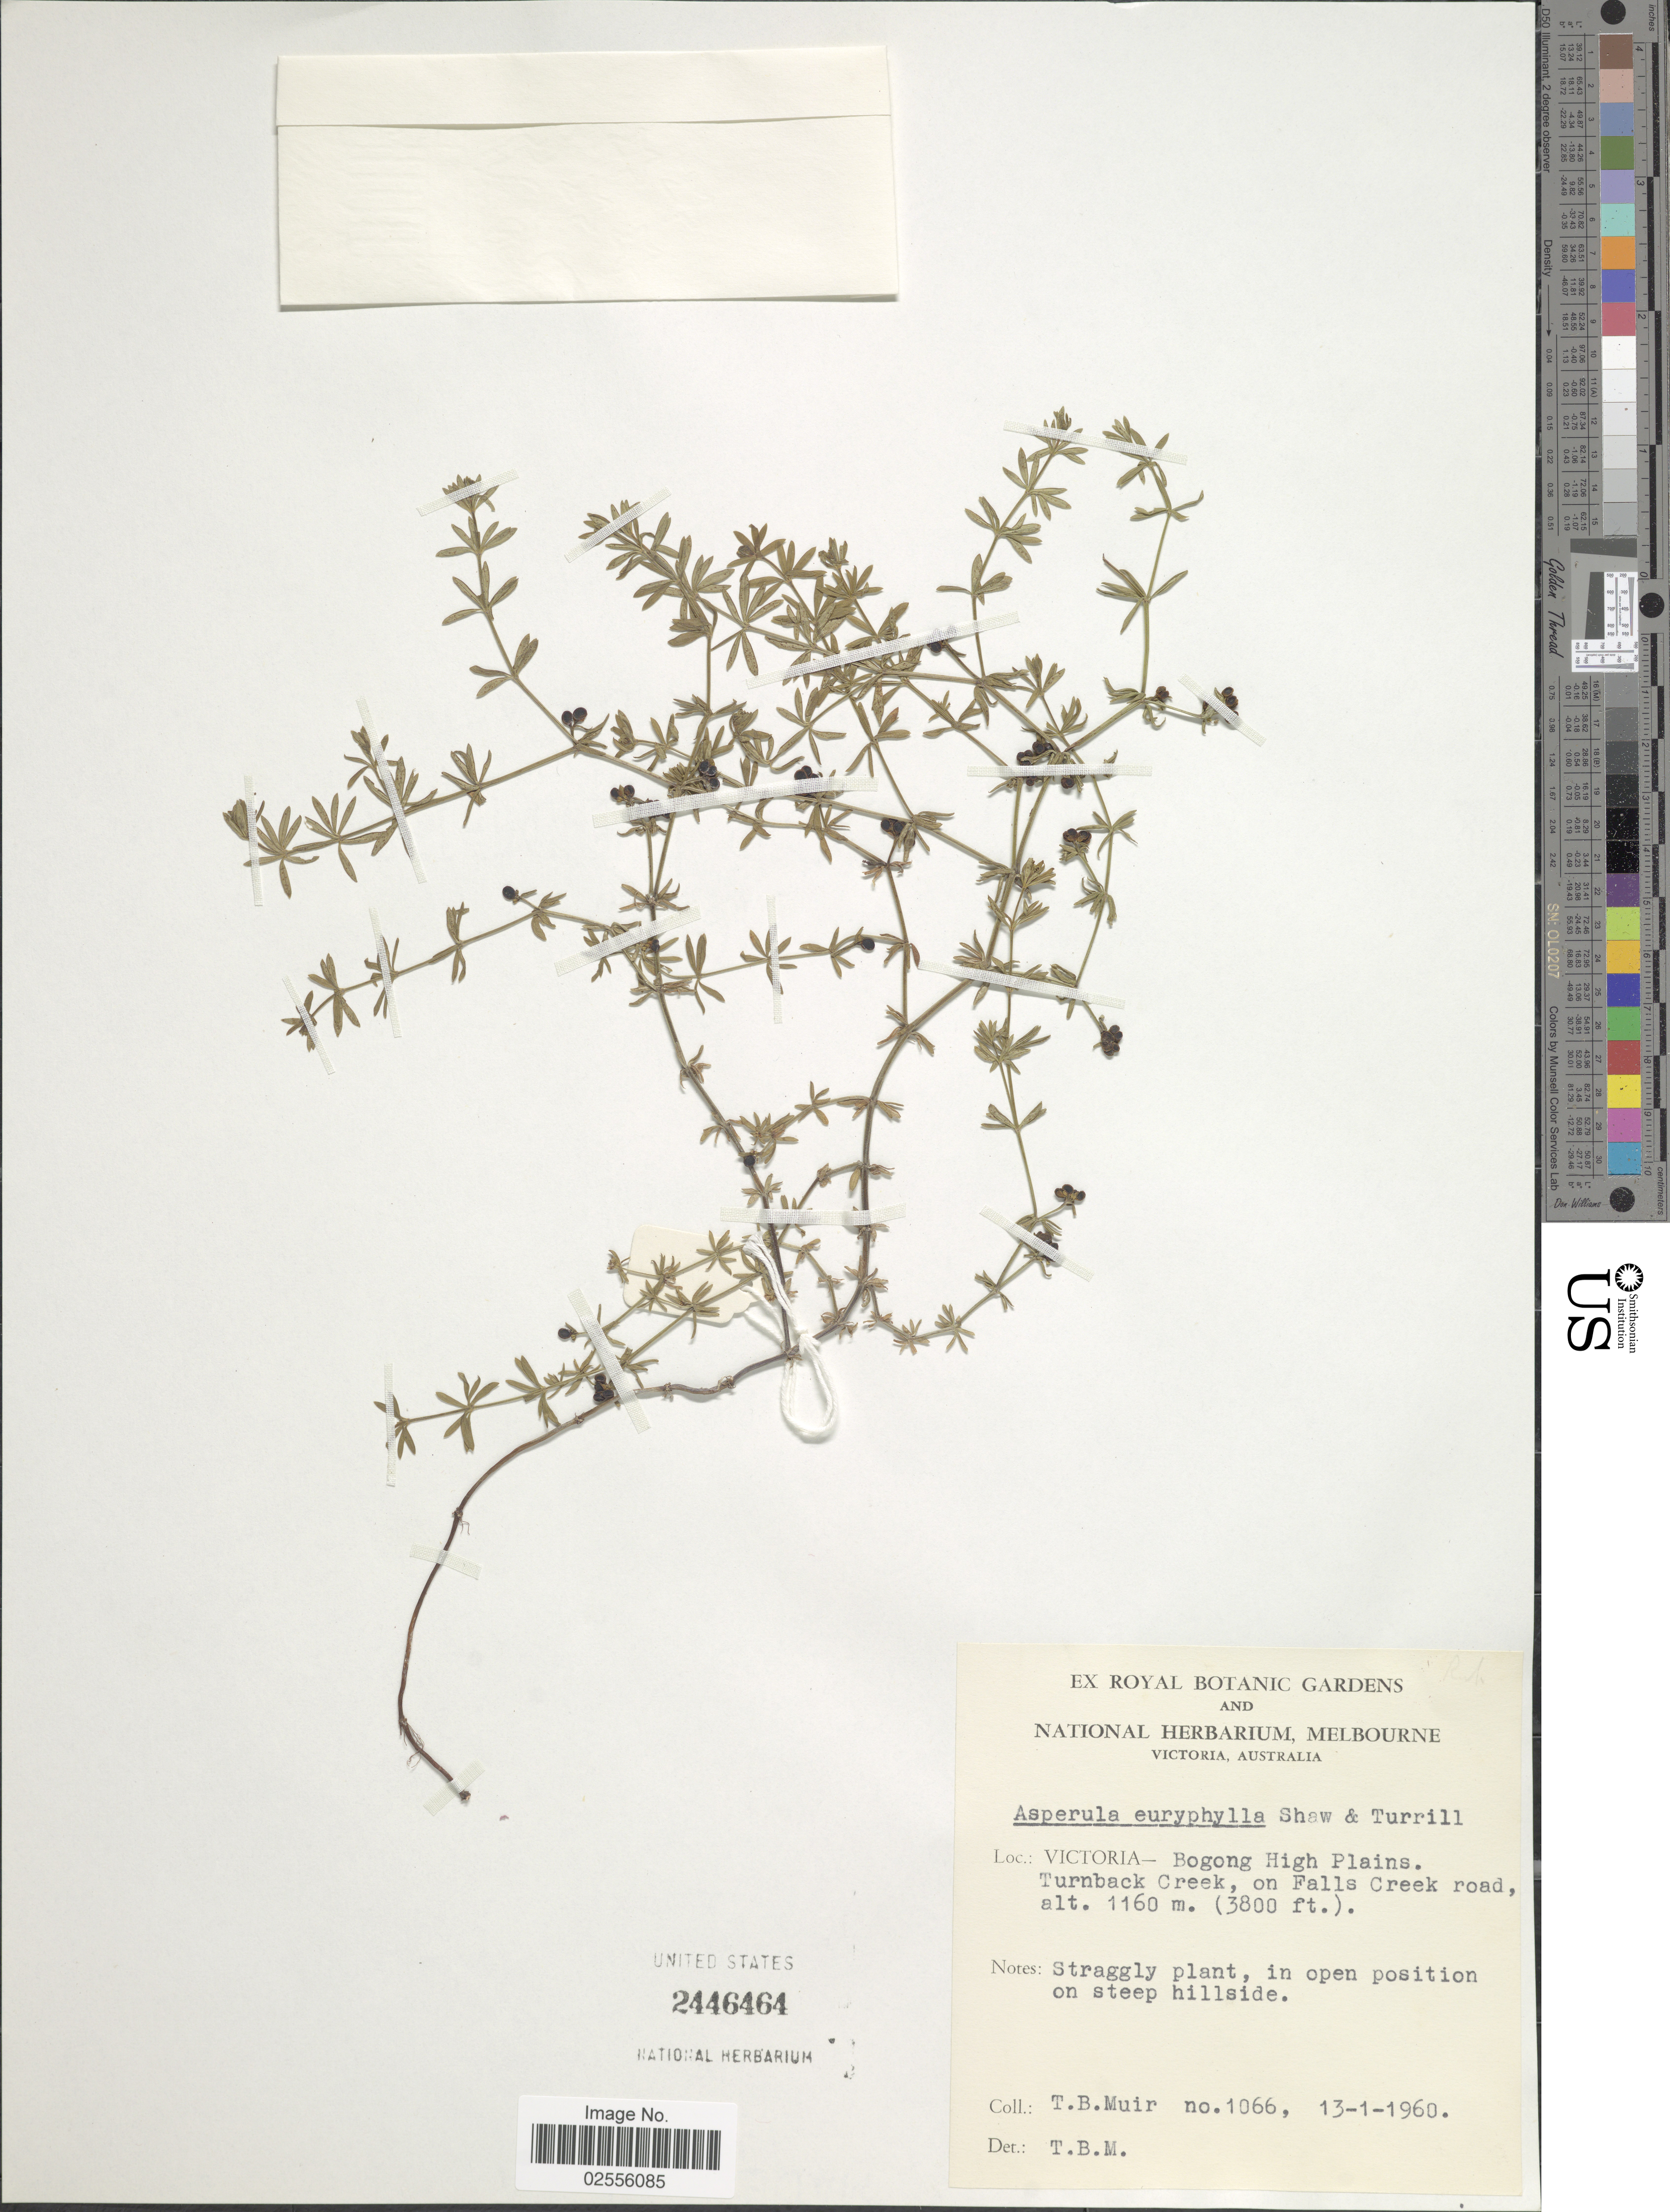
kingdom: Plantae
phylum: Tracheophyta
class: Magnoliopsida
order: Gentianales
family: Rubiaceae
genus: Asperula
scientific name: Asperula euryphylla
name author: Airy Shaw & Turrill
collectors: T. Muir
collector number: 1066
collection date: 1960-01-13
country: Australia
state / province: Victoria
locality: Victoria-Bogong High Plains, Turnback Creek, on Falls Creek road, on steep hillside.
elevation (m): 1160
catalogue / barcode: US 2446464